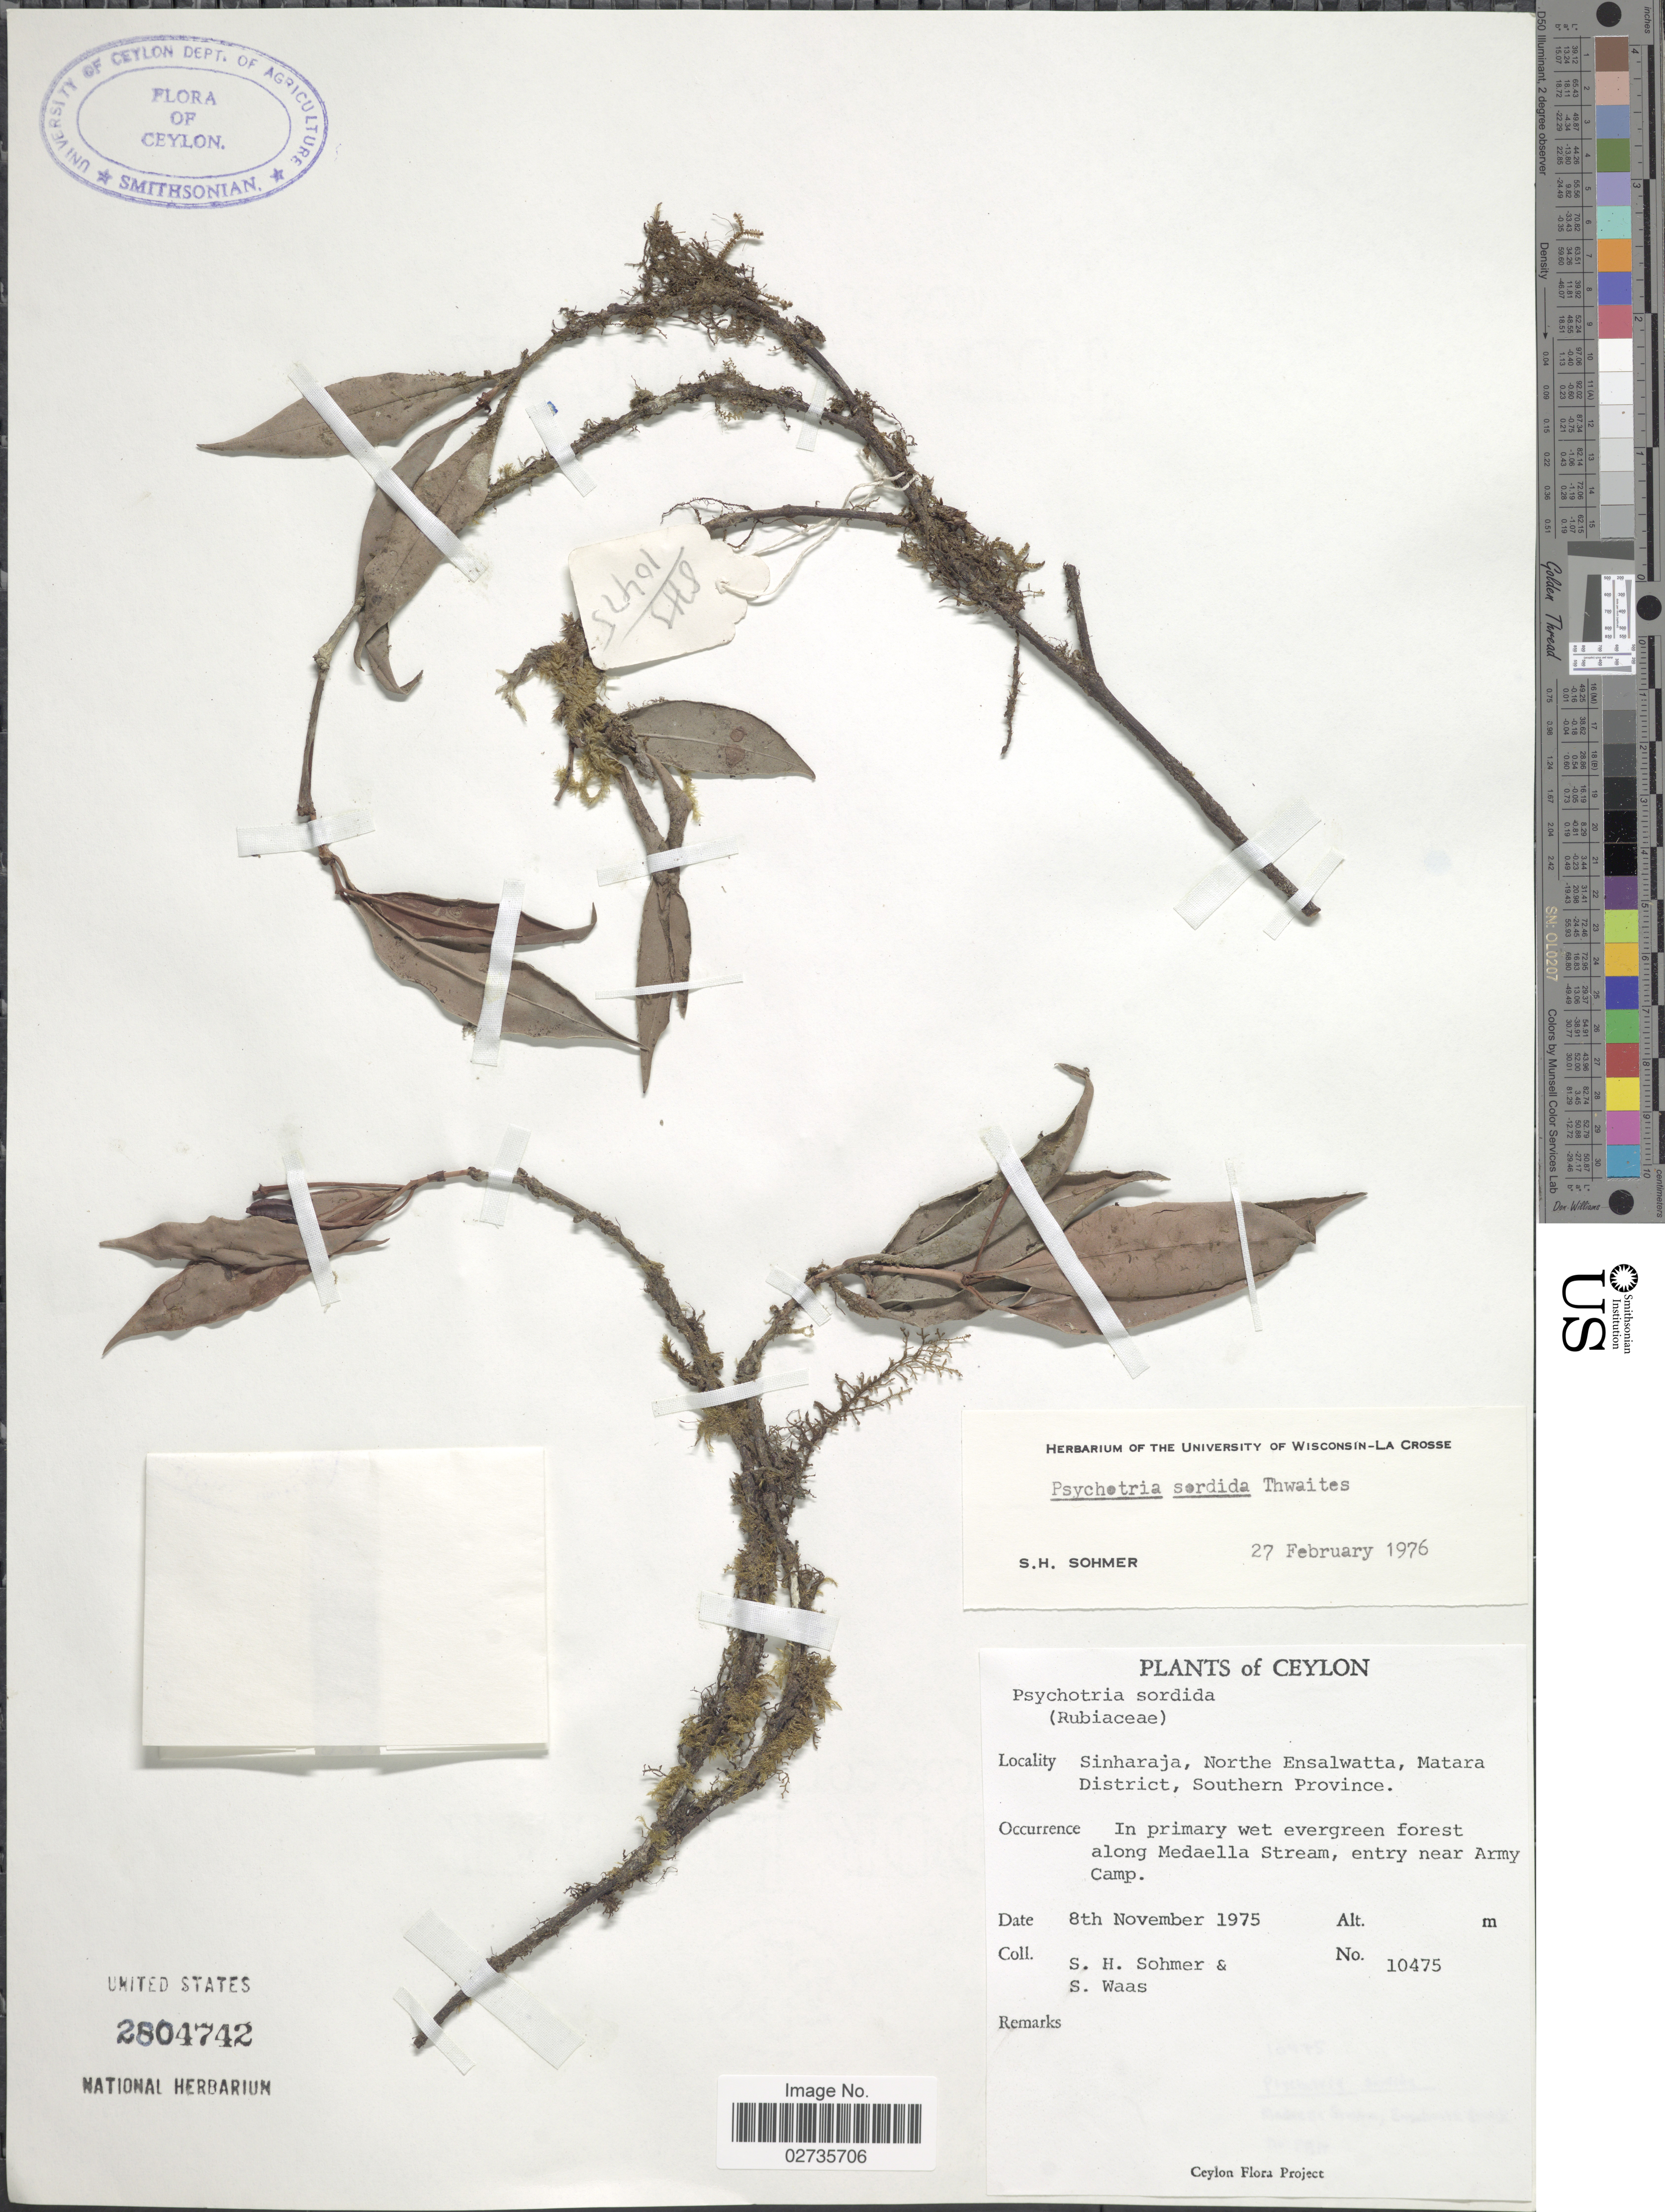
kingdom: Plantae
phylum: Tracheophyta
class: Magnoliopsida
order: Gentianales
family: Rubiaceae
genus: Psychotria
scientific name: Psychotria sordida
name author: Thwaites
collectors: S. H. Sohmer & S. Waas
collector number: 10475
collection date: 1975-11-08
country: Sri Lanka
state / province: Southern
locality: Ceylon, Sinharaja, North Ensalwatta, Matara DIstrict, In primary wet evergreen forest along Madaella Stream, entry near Army Camp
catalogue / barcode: US 2804742